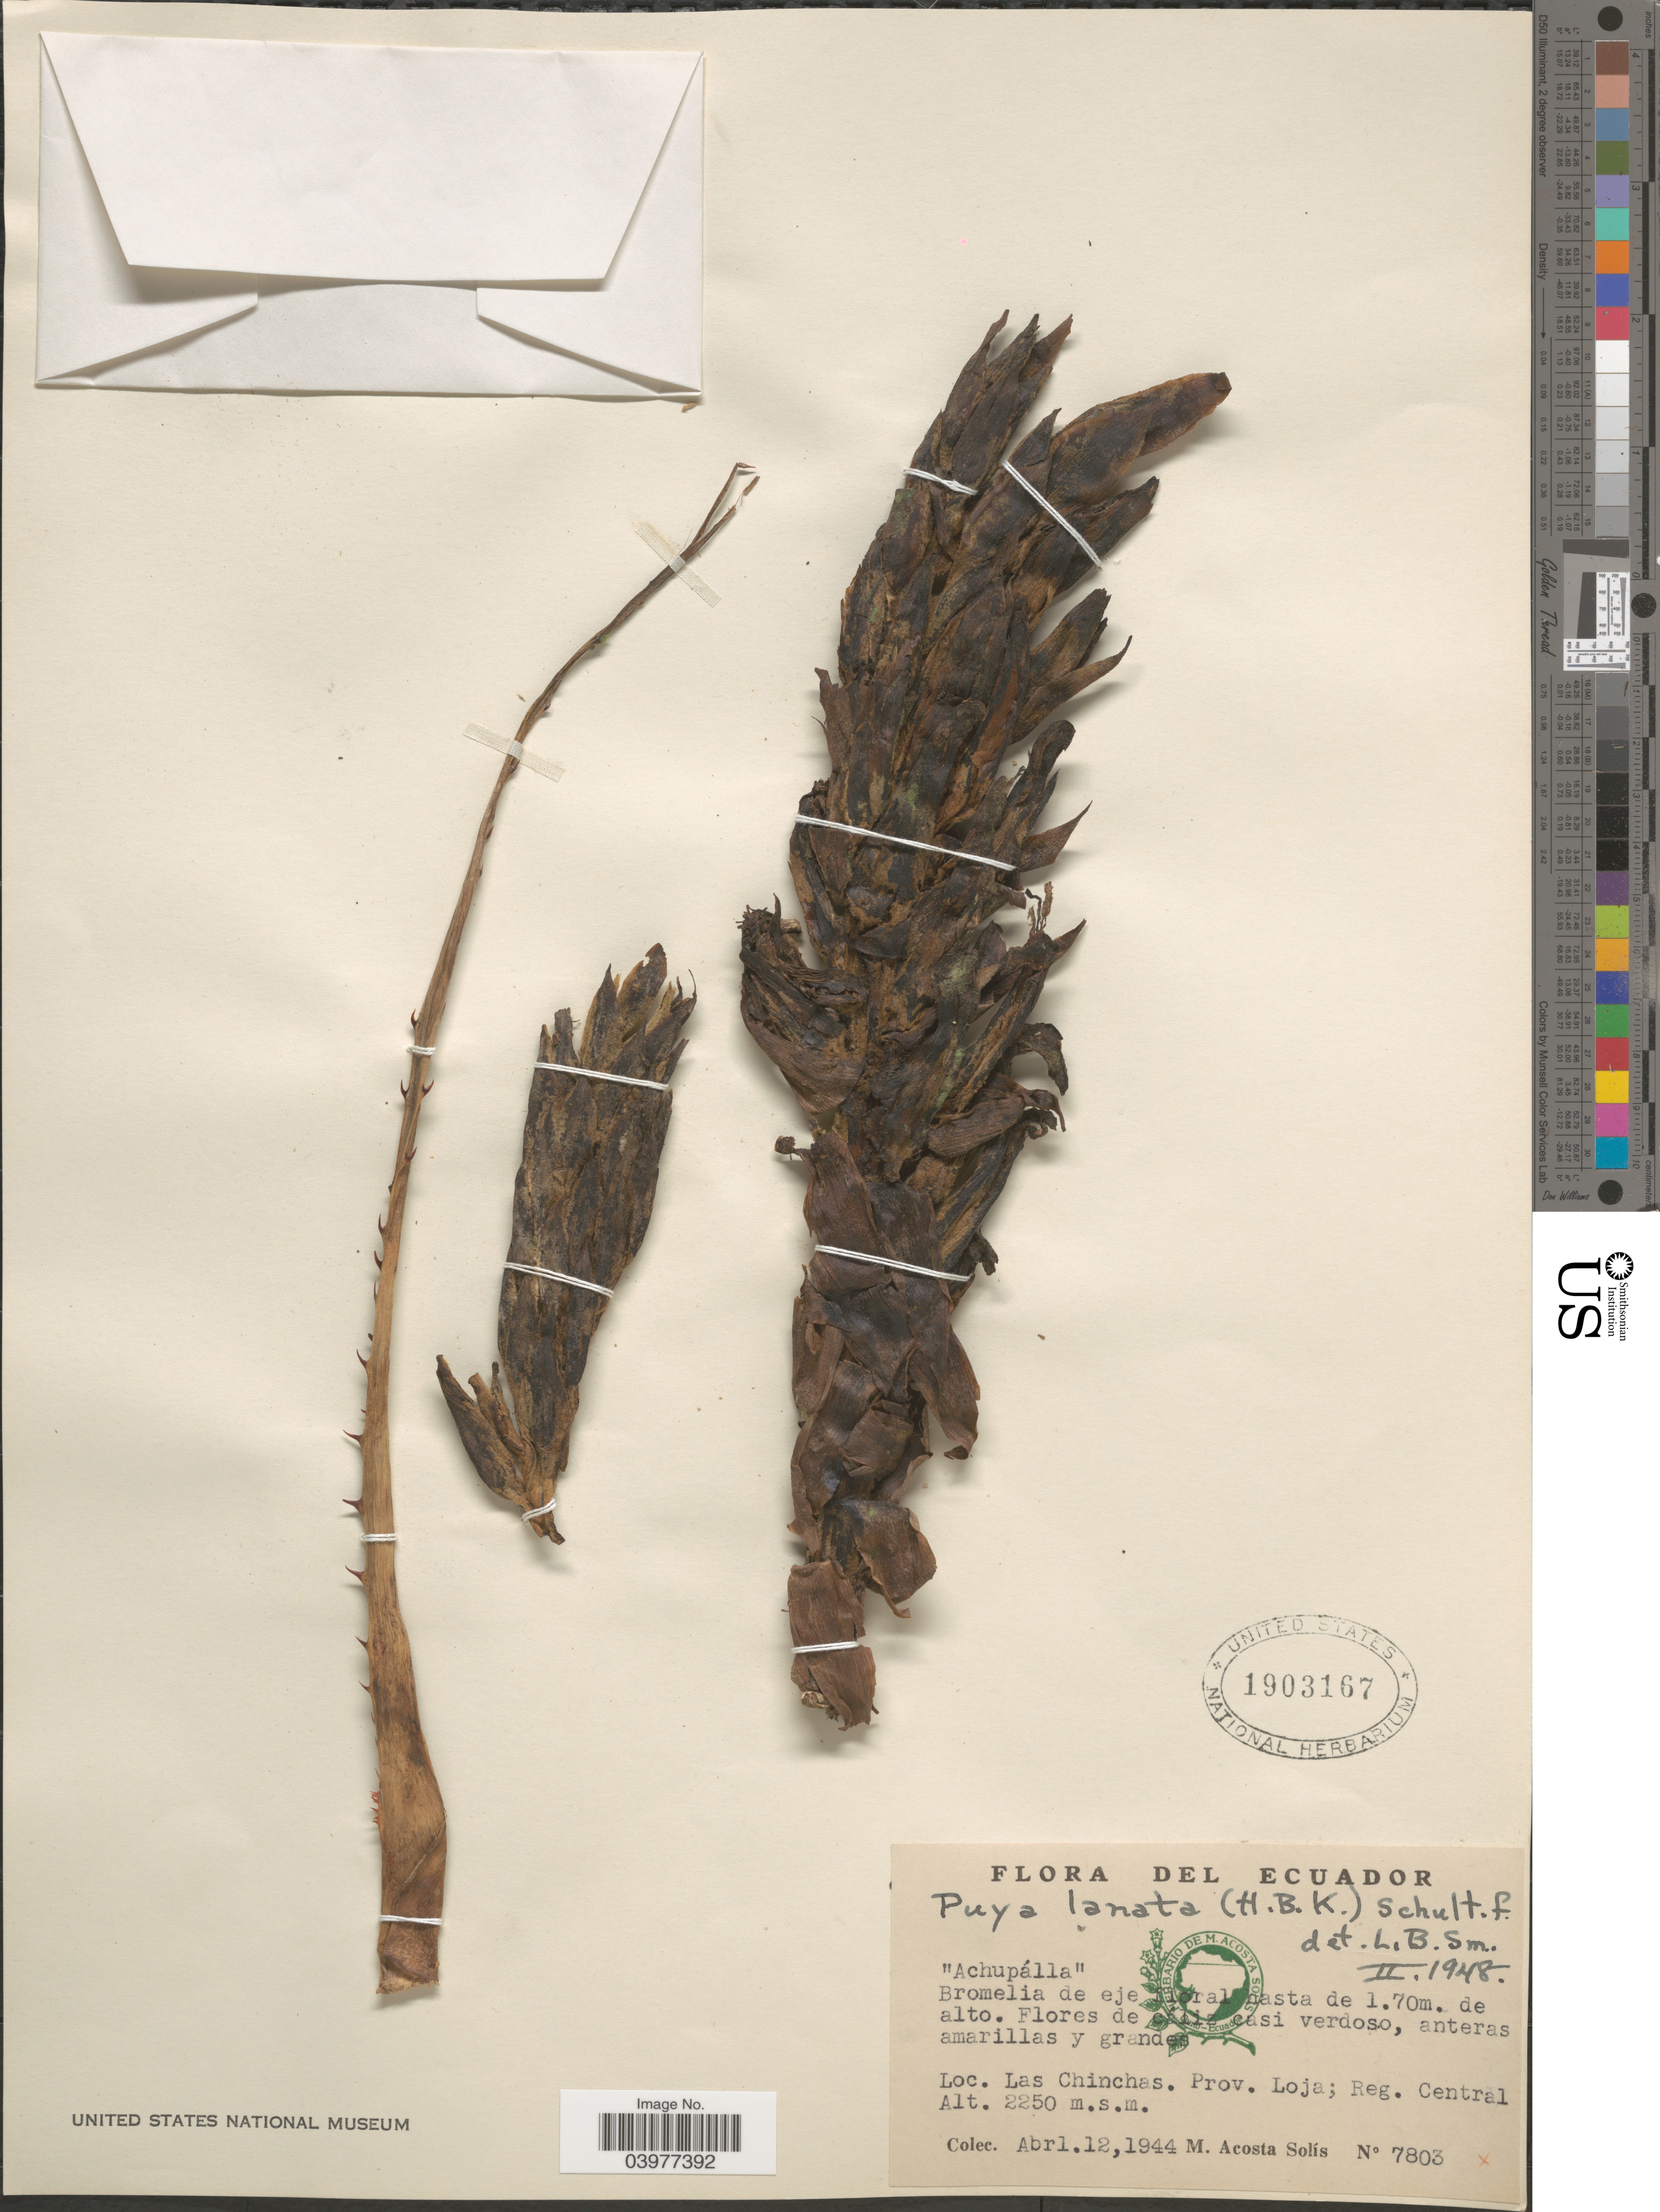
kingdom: Plantae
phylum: Tracheophyta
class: Liliopsida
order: Poales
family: Bromeliaceae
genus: Puya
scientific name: Puya lanata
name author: (Kunth) Schult. f.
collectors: M. Acosta Solis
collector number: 7803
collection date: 1944-04-12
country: Ecuador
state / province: Loja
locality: Las Chinchas; Reg. Central.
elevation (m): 2250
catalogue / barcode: US 1903167